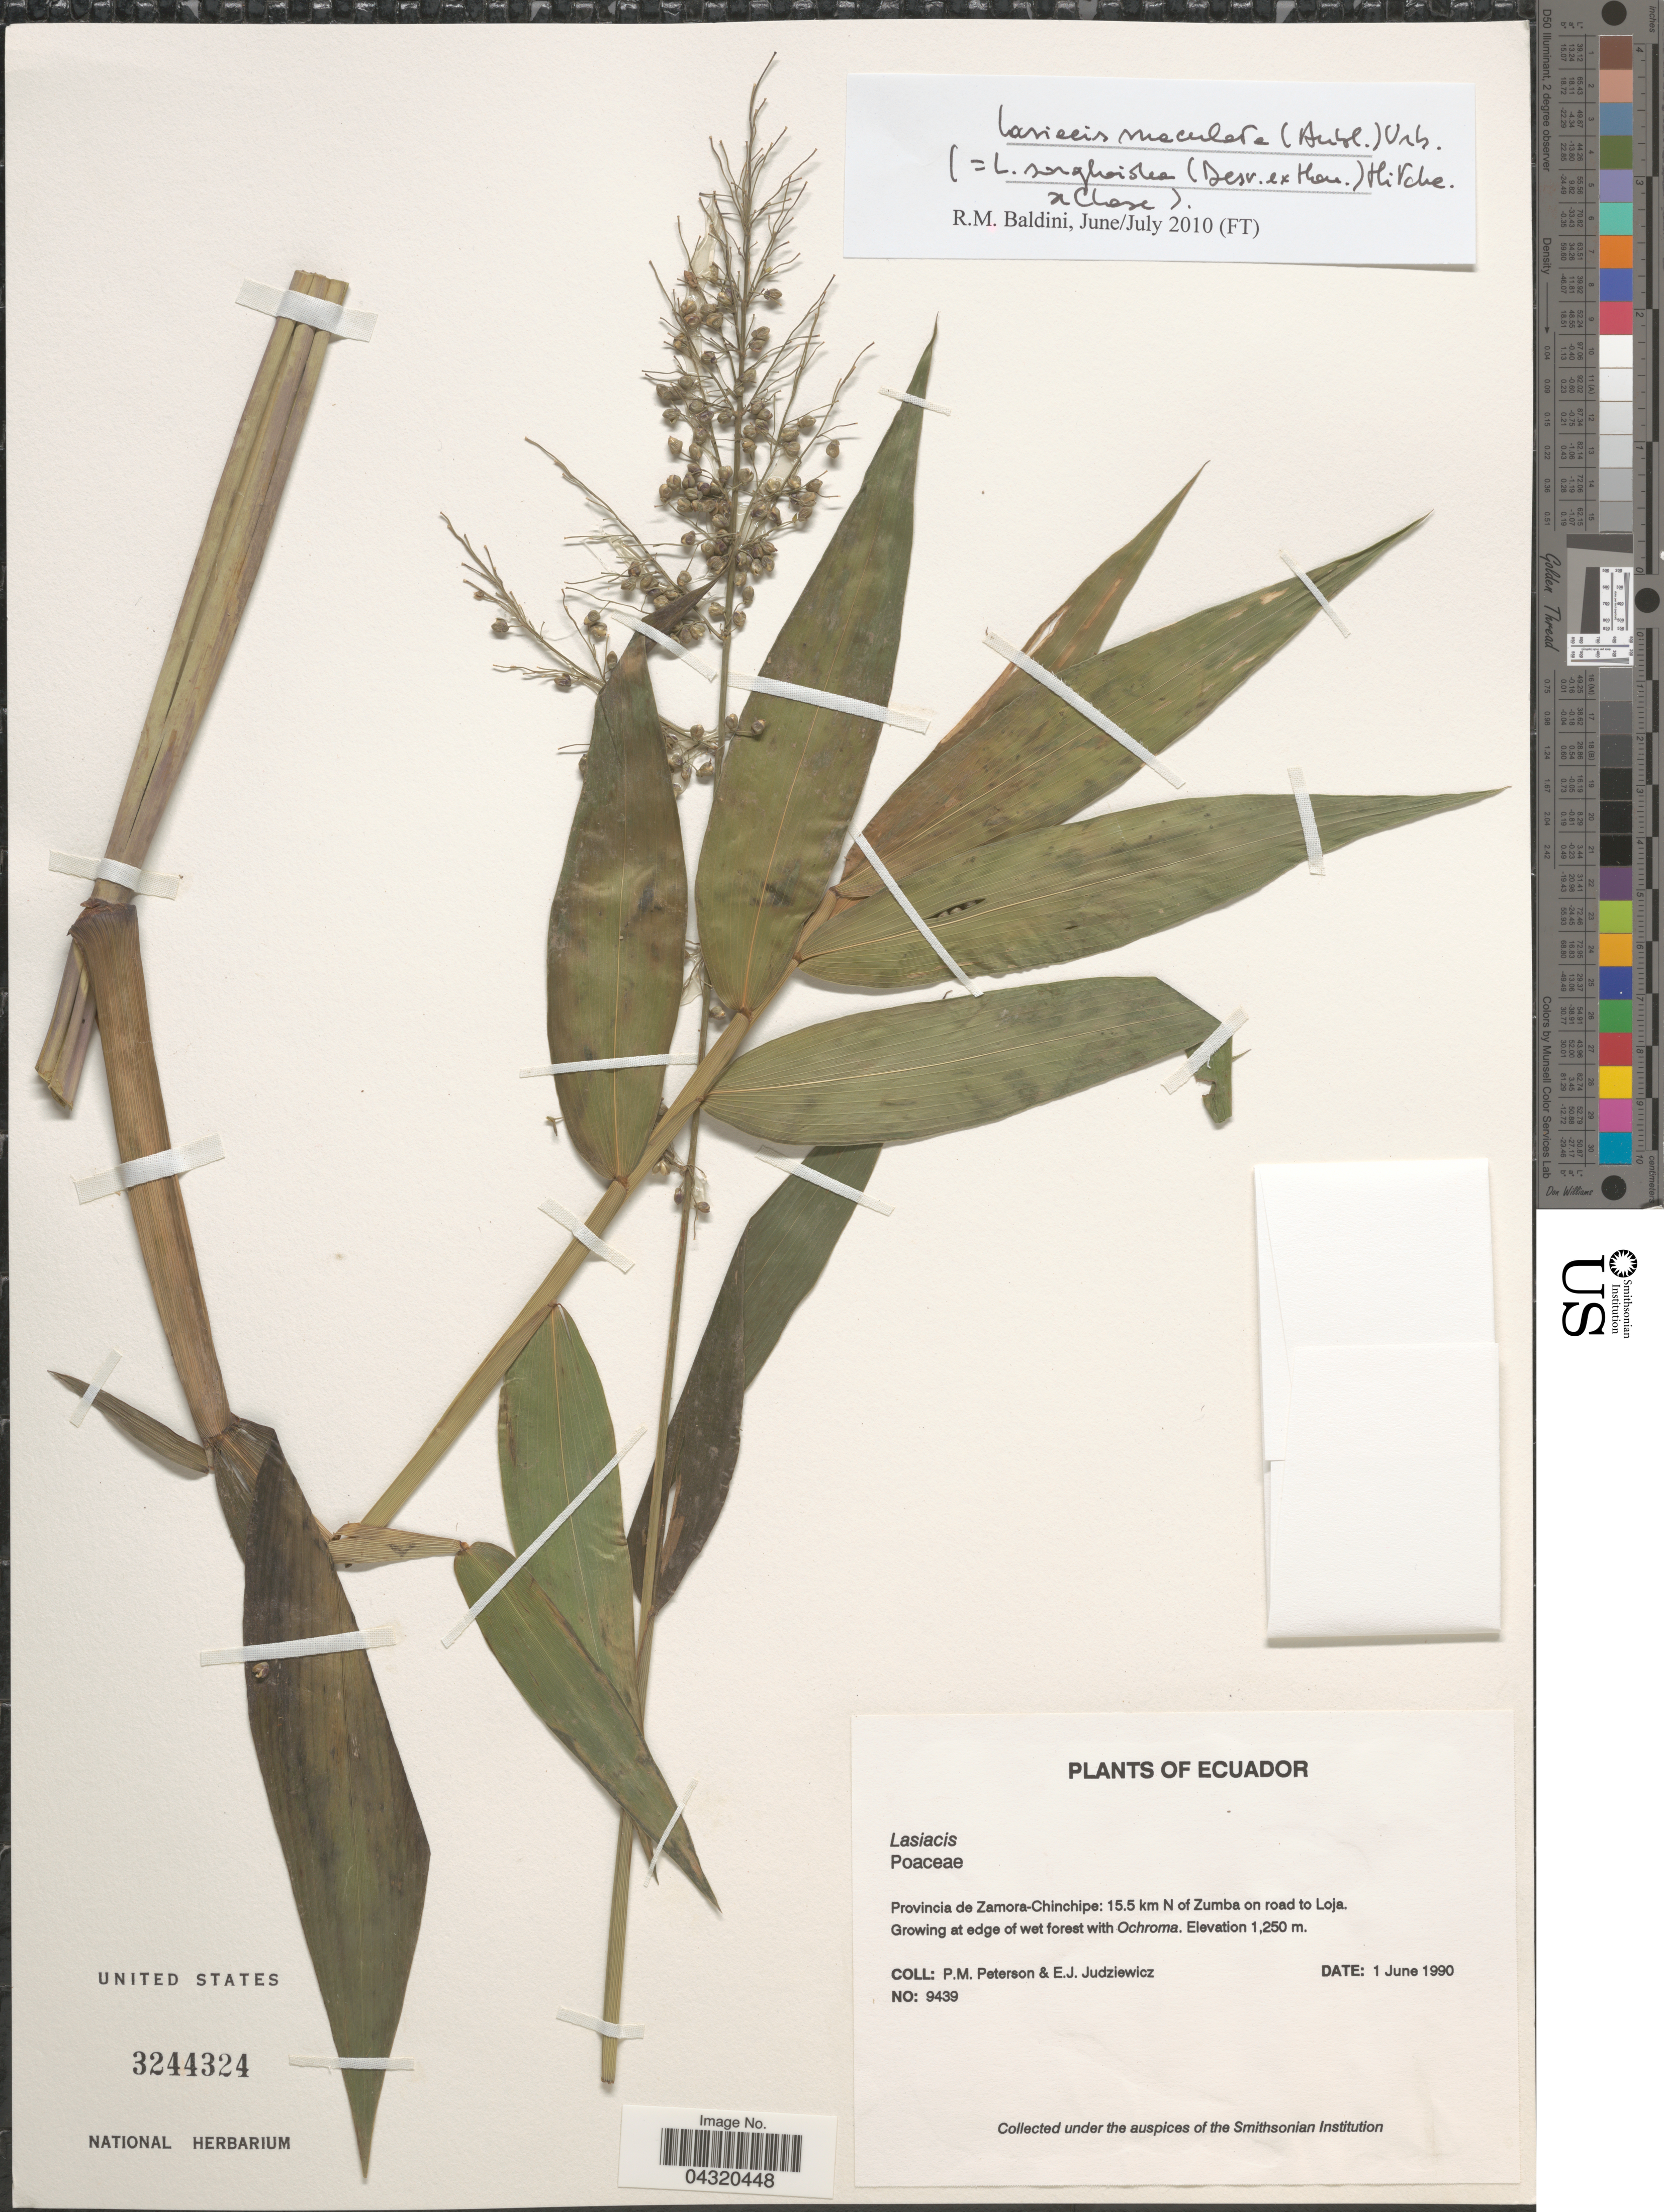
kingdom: Plantae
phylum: Tracheophyta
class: Liliopsida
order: Poales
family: Poaceae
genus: Lasiacis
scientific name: Lasiacis sorghoidea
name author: (Desv. ex Ham.) Hitchc. & Chase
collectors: P. M. Peterson & E. J. Judziewicz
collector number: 9439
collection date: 1990-06-01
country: Ecuador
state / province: Zamora-Chinchipe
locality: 15.5 km N of Zumba on road to Loja. At edge of wet forest.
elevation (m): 1250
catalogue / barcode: US 3244324